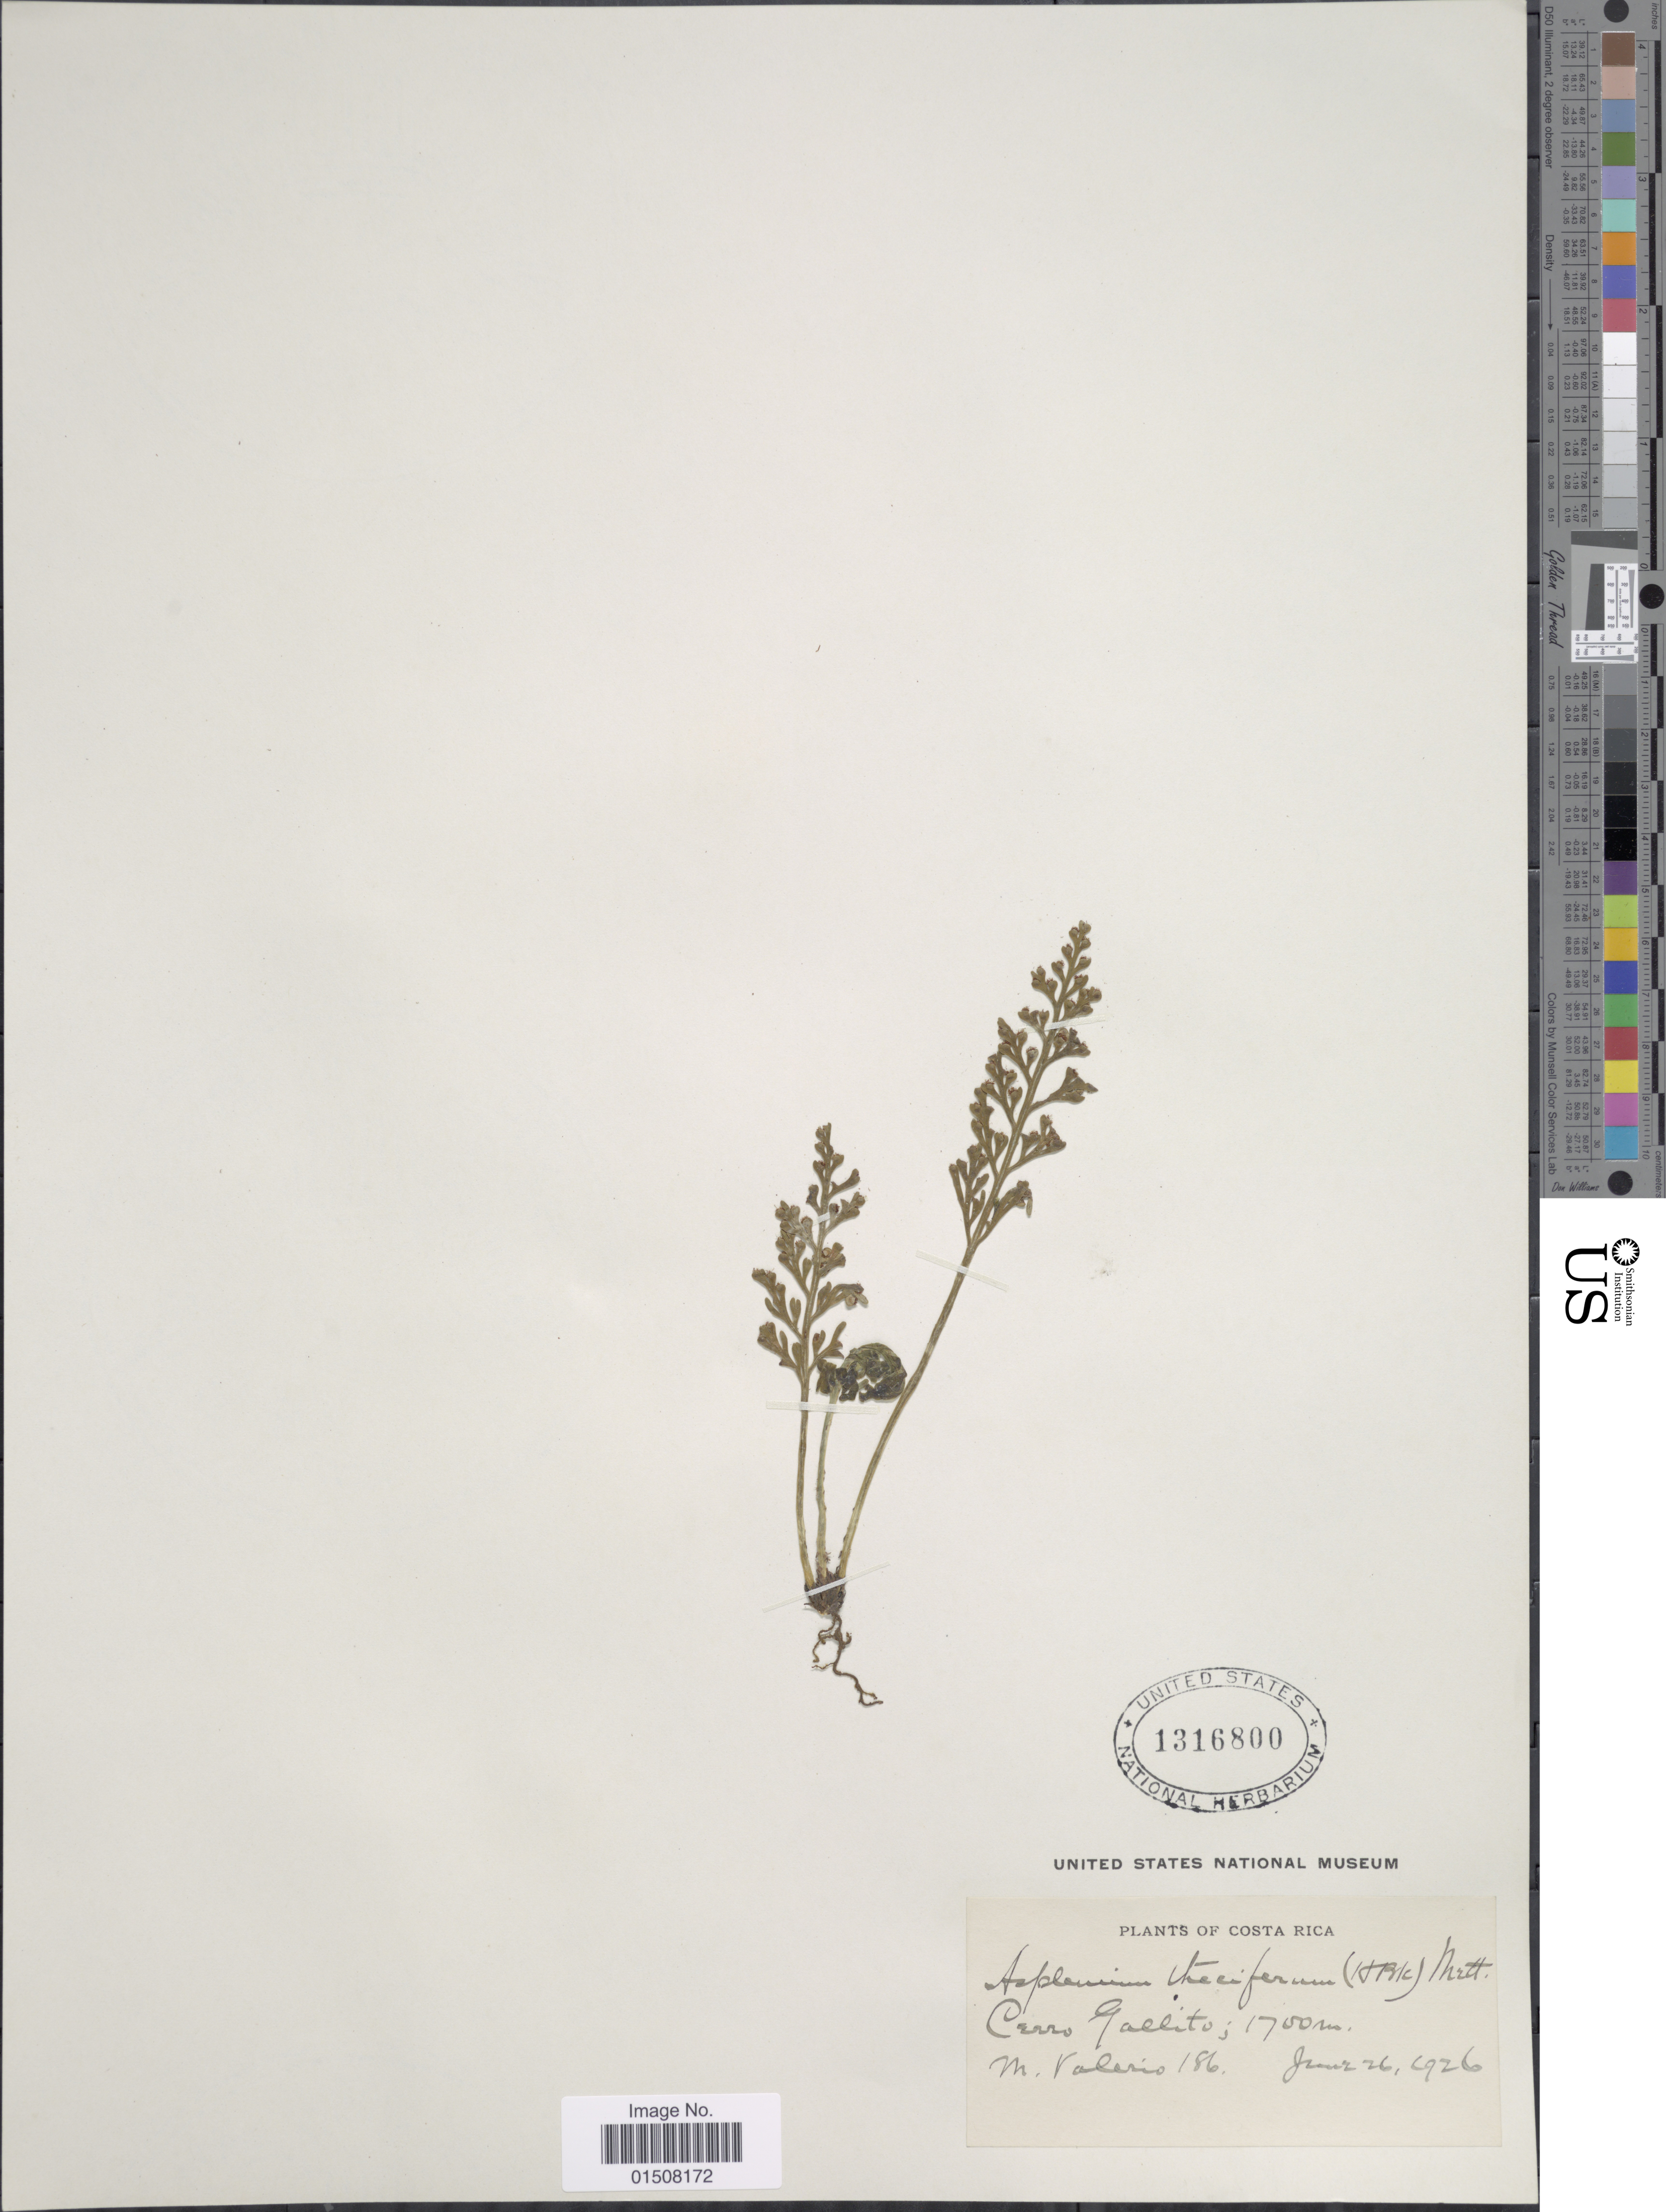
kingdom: Plantae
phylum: Tracheophyta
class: Polypodiopsida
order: Polypodiales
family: Aspleniaceae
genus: Asplenium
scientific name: Asplenium theciferum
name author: (Kunth) Mett.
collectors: M. Valerio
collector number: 186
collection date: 1926-06-26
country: Costa Rica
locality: Cerro Gallito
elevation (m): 1700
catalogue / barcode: US 1316800